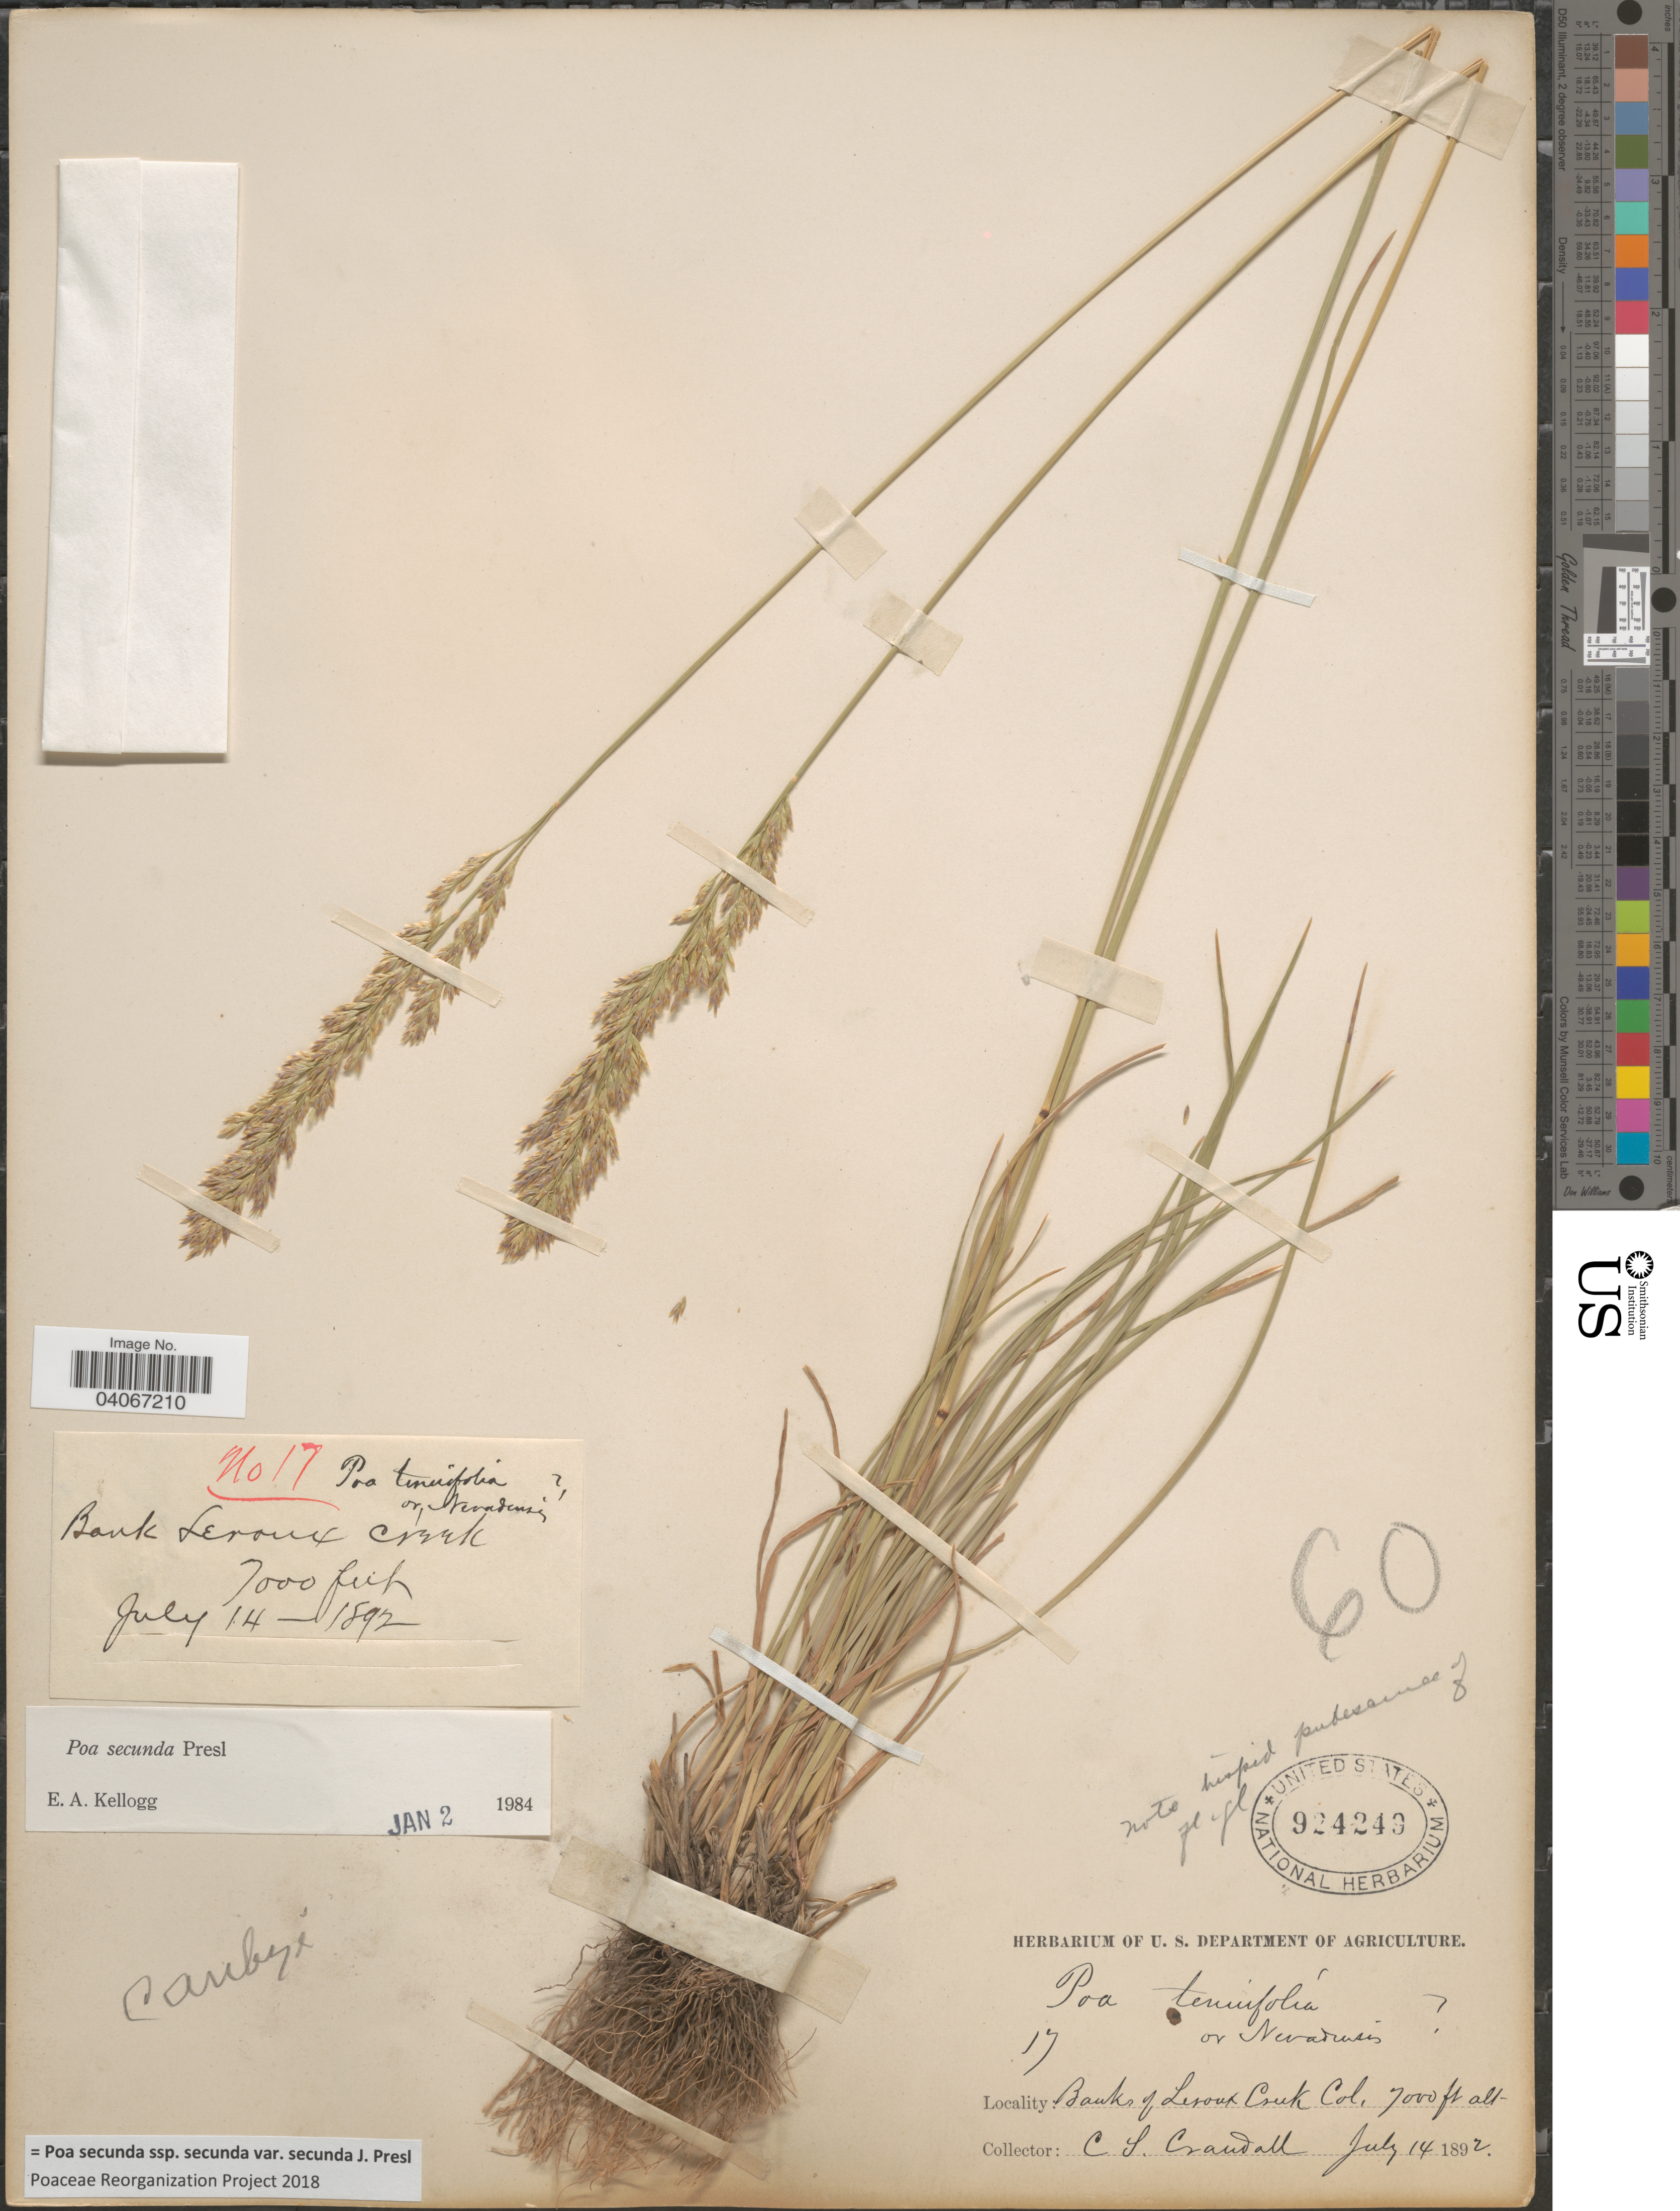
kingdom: Plantae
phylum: Tracheophyta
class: Liliopsida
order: Poales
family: Poaceae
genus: Poa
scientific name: Poa secunda subsp. secunda var. secunda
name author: J. Presl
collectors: C. Crandall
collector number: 17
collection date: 1892-07-14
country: United States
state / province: Colorado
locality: Banks of Leroux Creek.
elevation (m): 2134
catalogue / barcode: US 924249